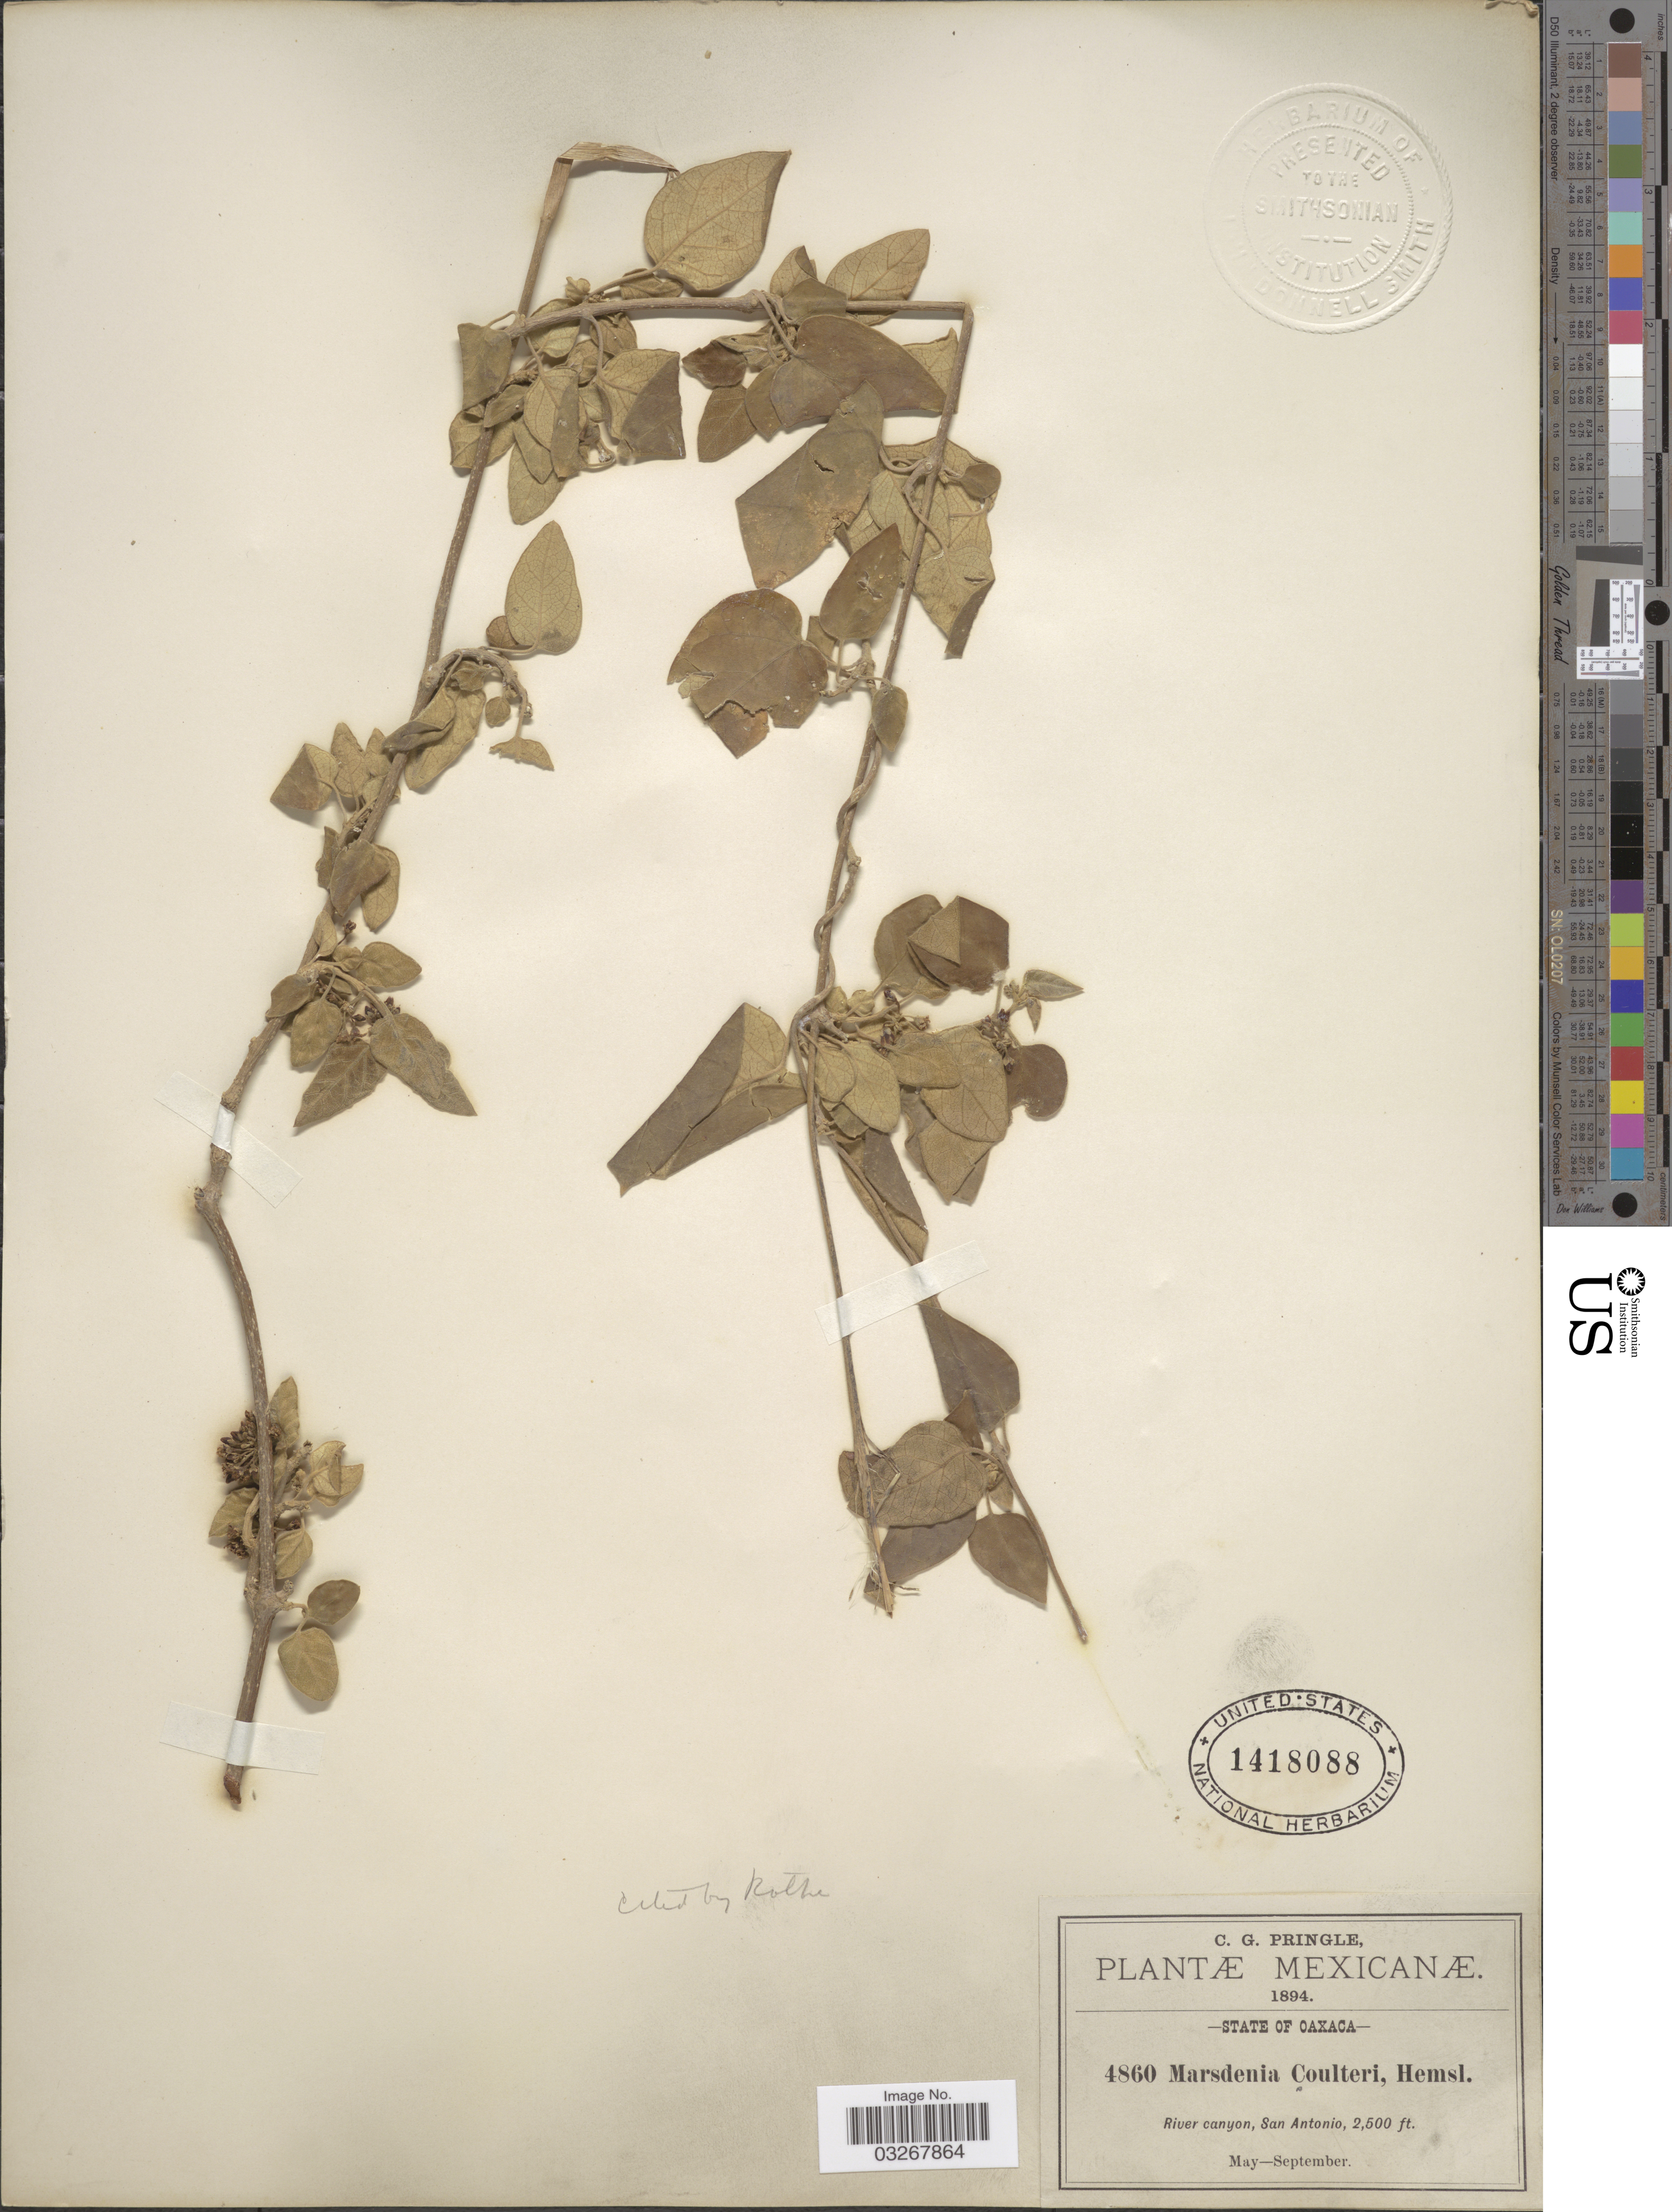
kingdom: Plantae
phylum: Tracheophyta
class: Magnoliopsida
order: Gentianales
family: Apocynaceae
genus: Marsdenia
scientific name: Marsdenia coulteri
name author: Hemsl.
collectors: C. G. Pringle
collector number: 4860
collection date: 1894-05/1894-09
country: Mexico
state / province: Oaxaca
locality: River canyon, San Antonio.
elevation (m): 762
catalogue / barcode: US 1418088